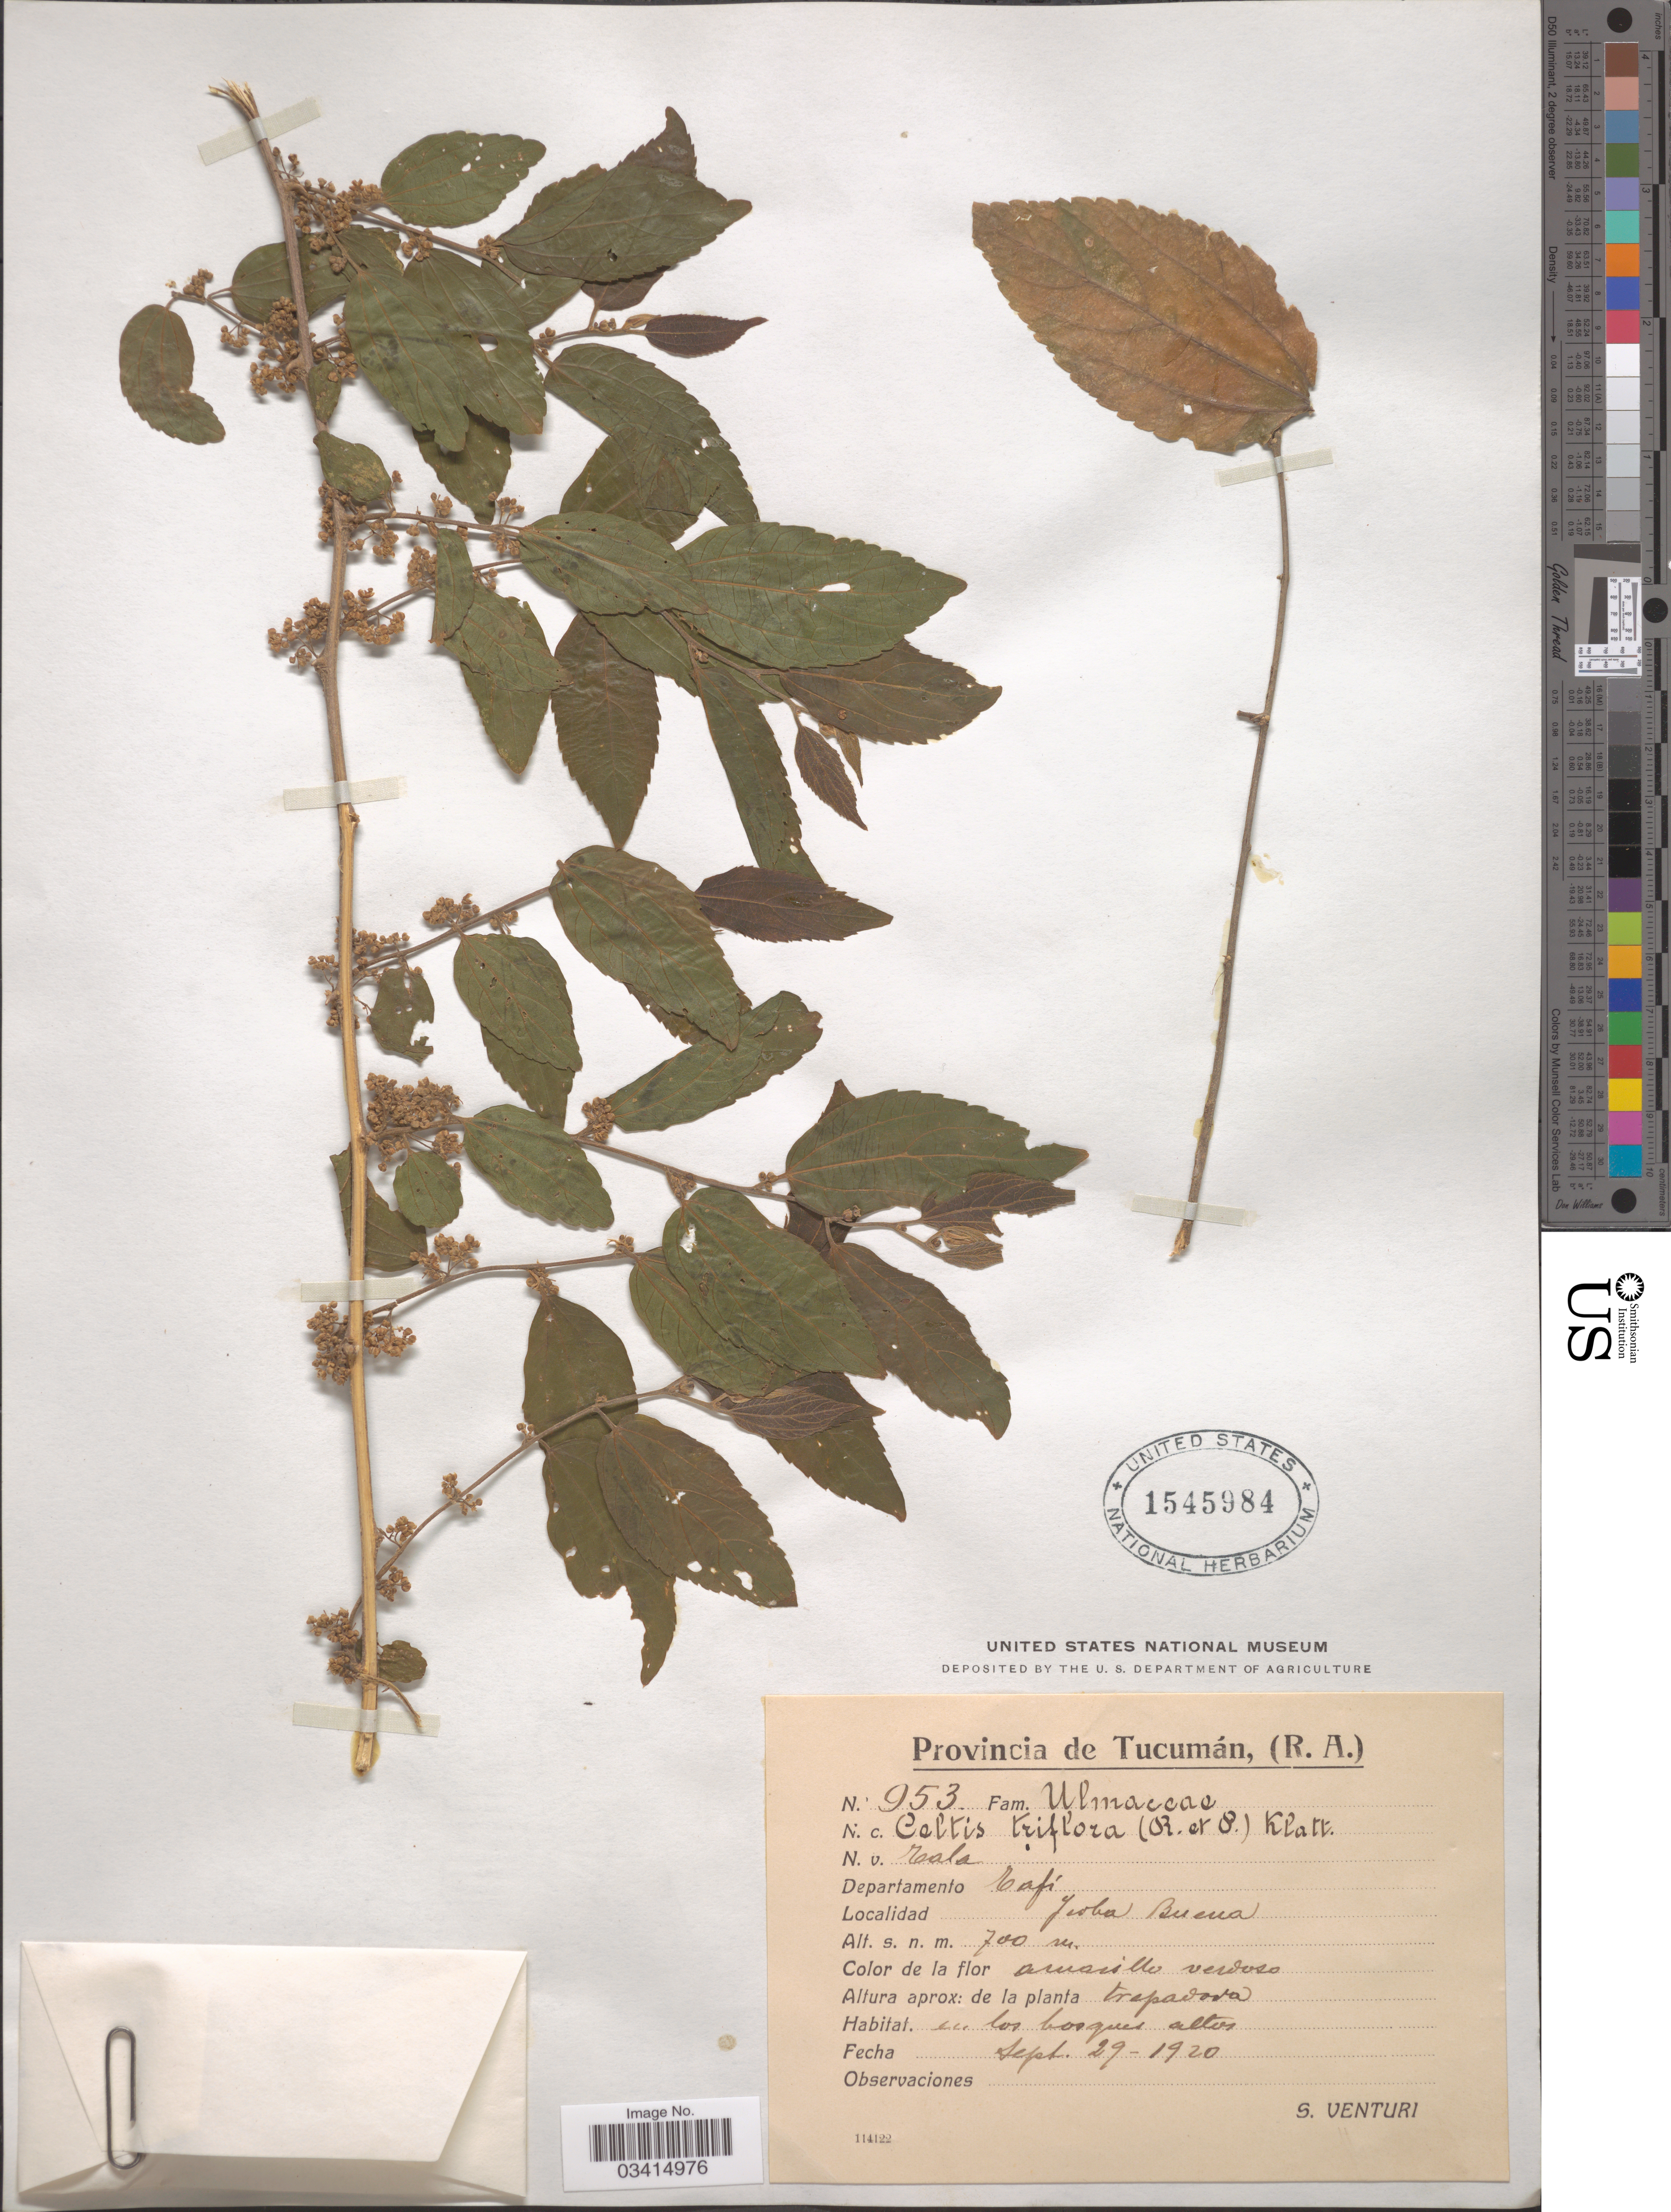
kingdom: Plantae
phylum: Tracheophyta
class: Magnoliopsida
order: Rosales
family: Cannabaceae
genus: Celtis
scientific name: Celtis triflora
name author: (Klotzsch) Ruiz ex Miq.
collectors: S. Venturi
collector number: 953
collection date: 1920-09-29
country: Argentina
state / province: Tucuman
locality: Departamento Tafí. Yerba Buena.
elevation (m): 700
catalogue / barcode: US 1545984